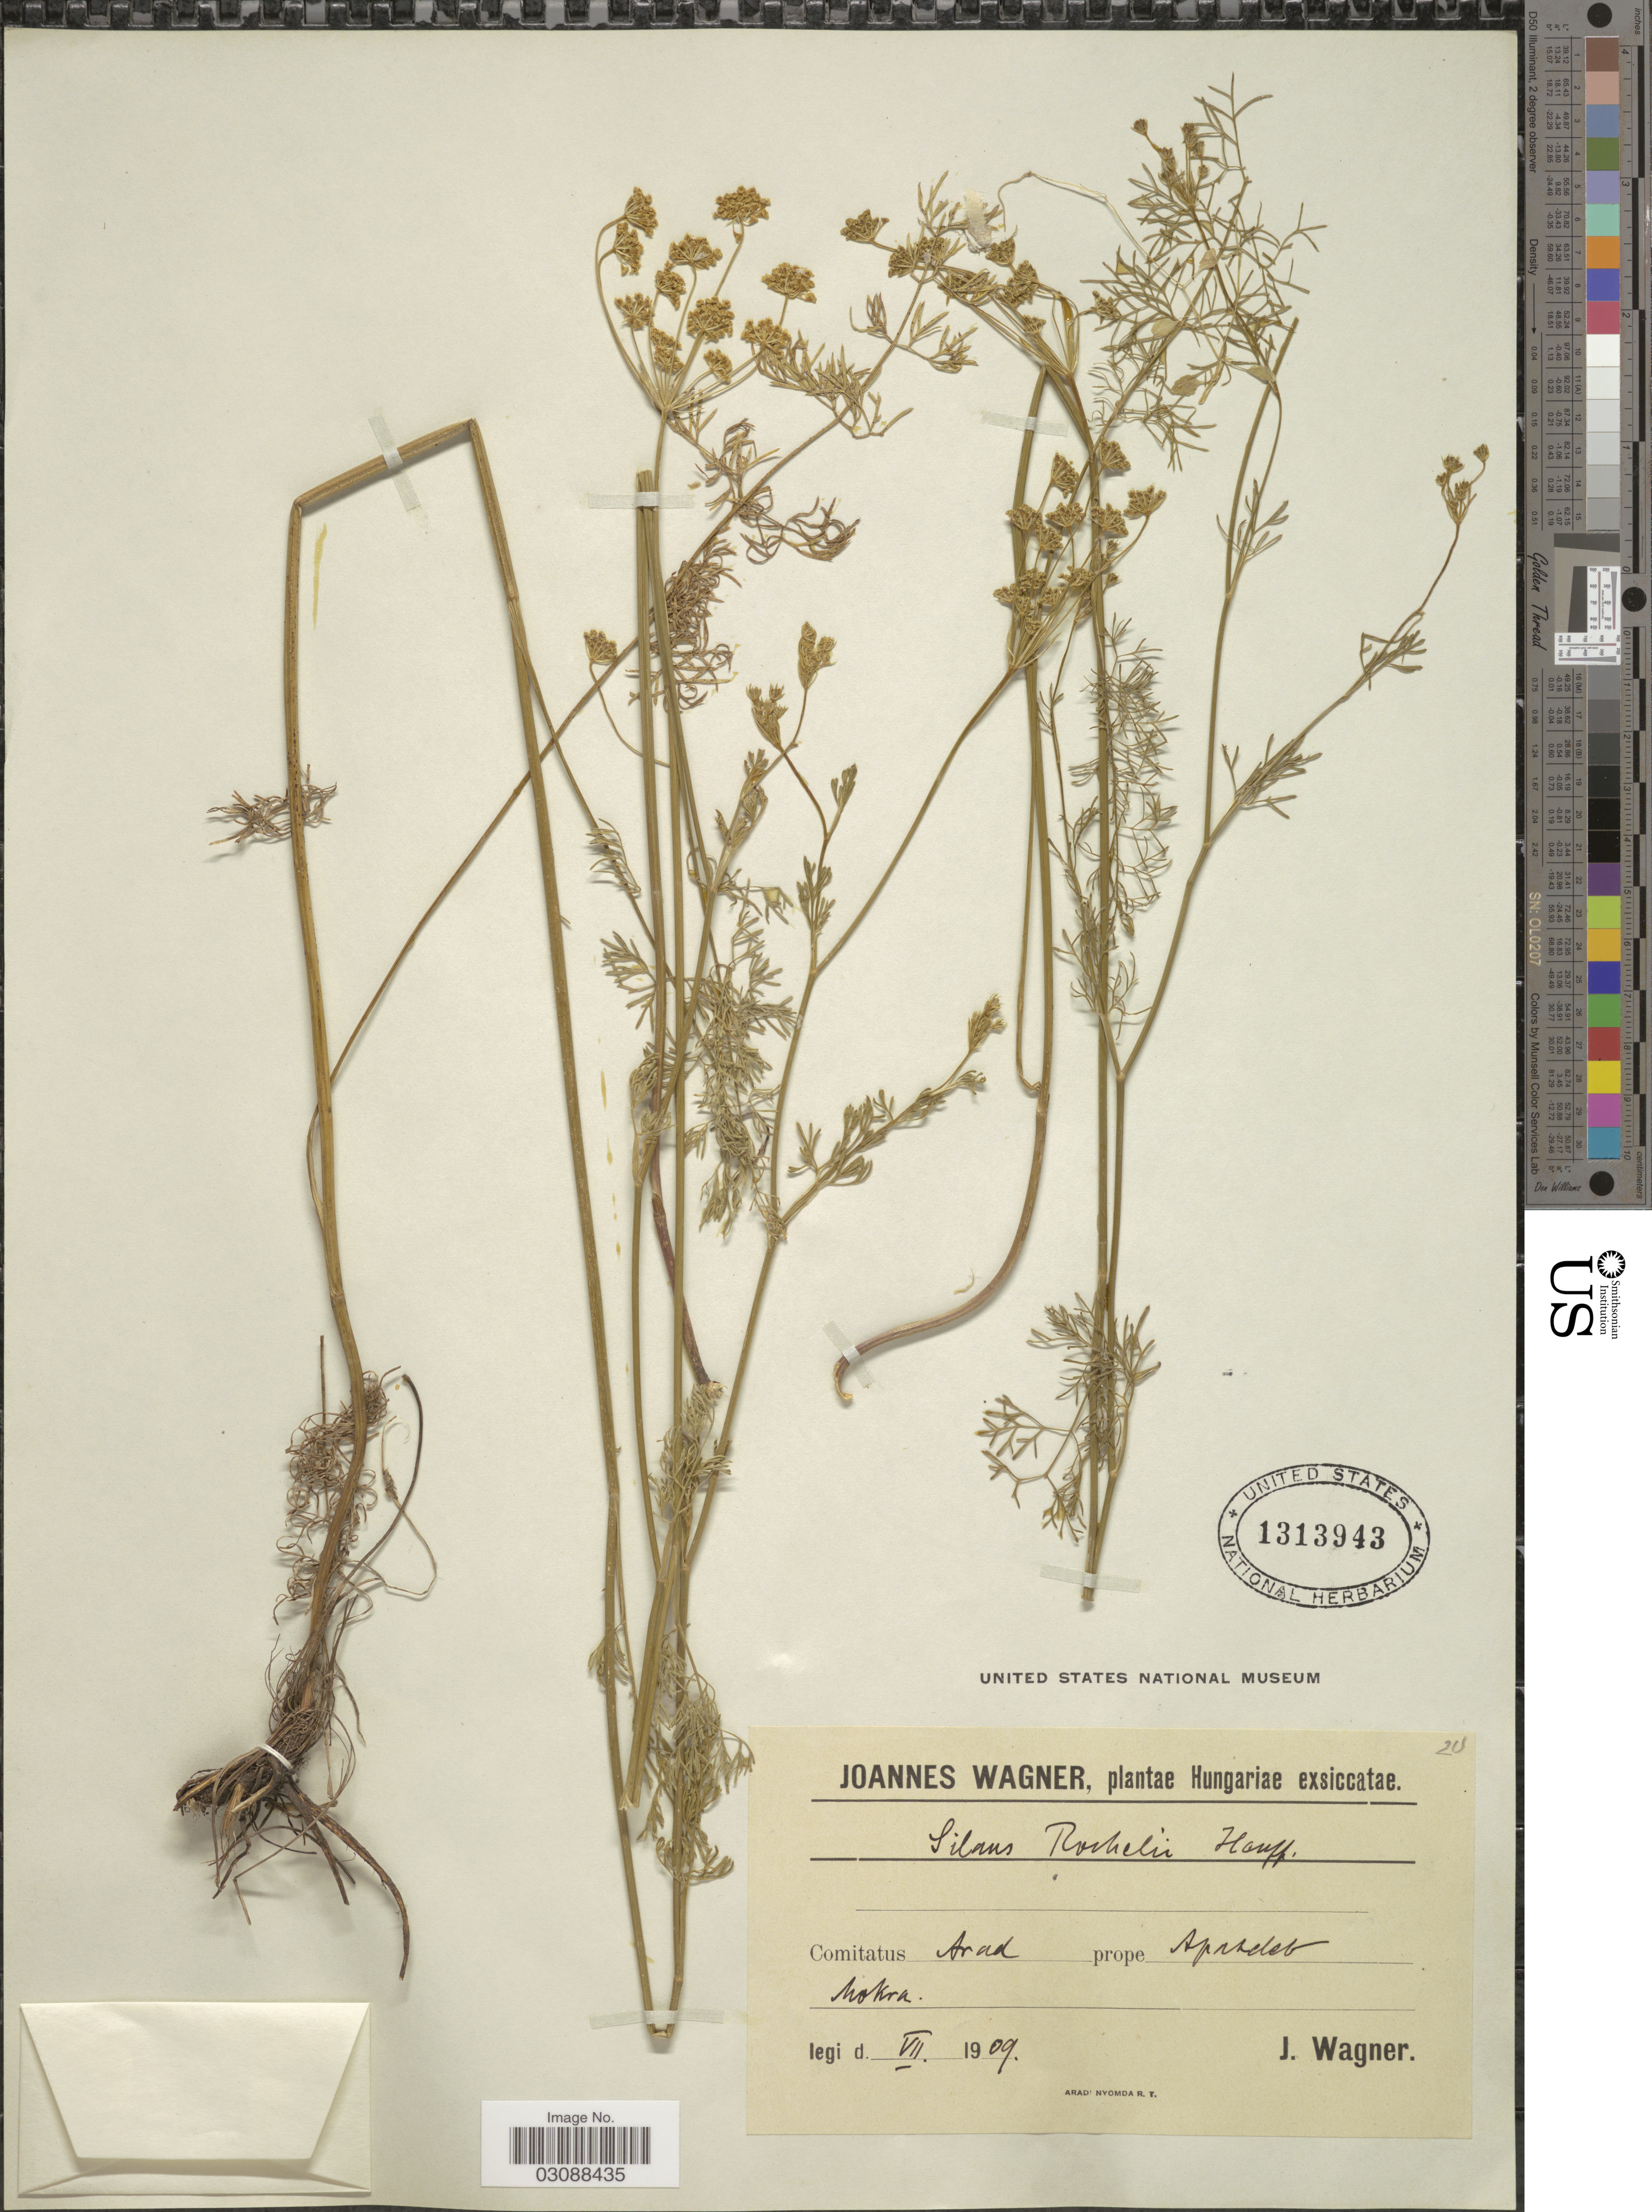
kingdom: Plantae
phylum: Tracheophyta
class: Magnoliopsida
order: Apiales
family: Apiaceae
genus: Silaus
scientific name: Silaus rochelii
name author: Simonk.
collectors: J. Wagner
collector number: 20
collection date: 1909-07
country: Hungary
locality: Comitatus Arad. Prope Apatdeb Mokra. [interpreted]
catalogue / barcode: US 1313943